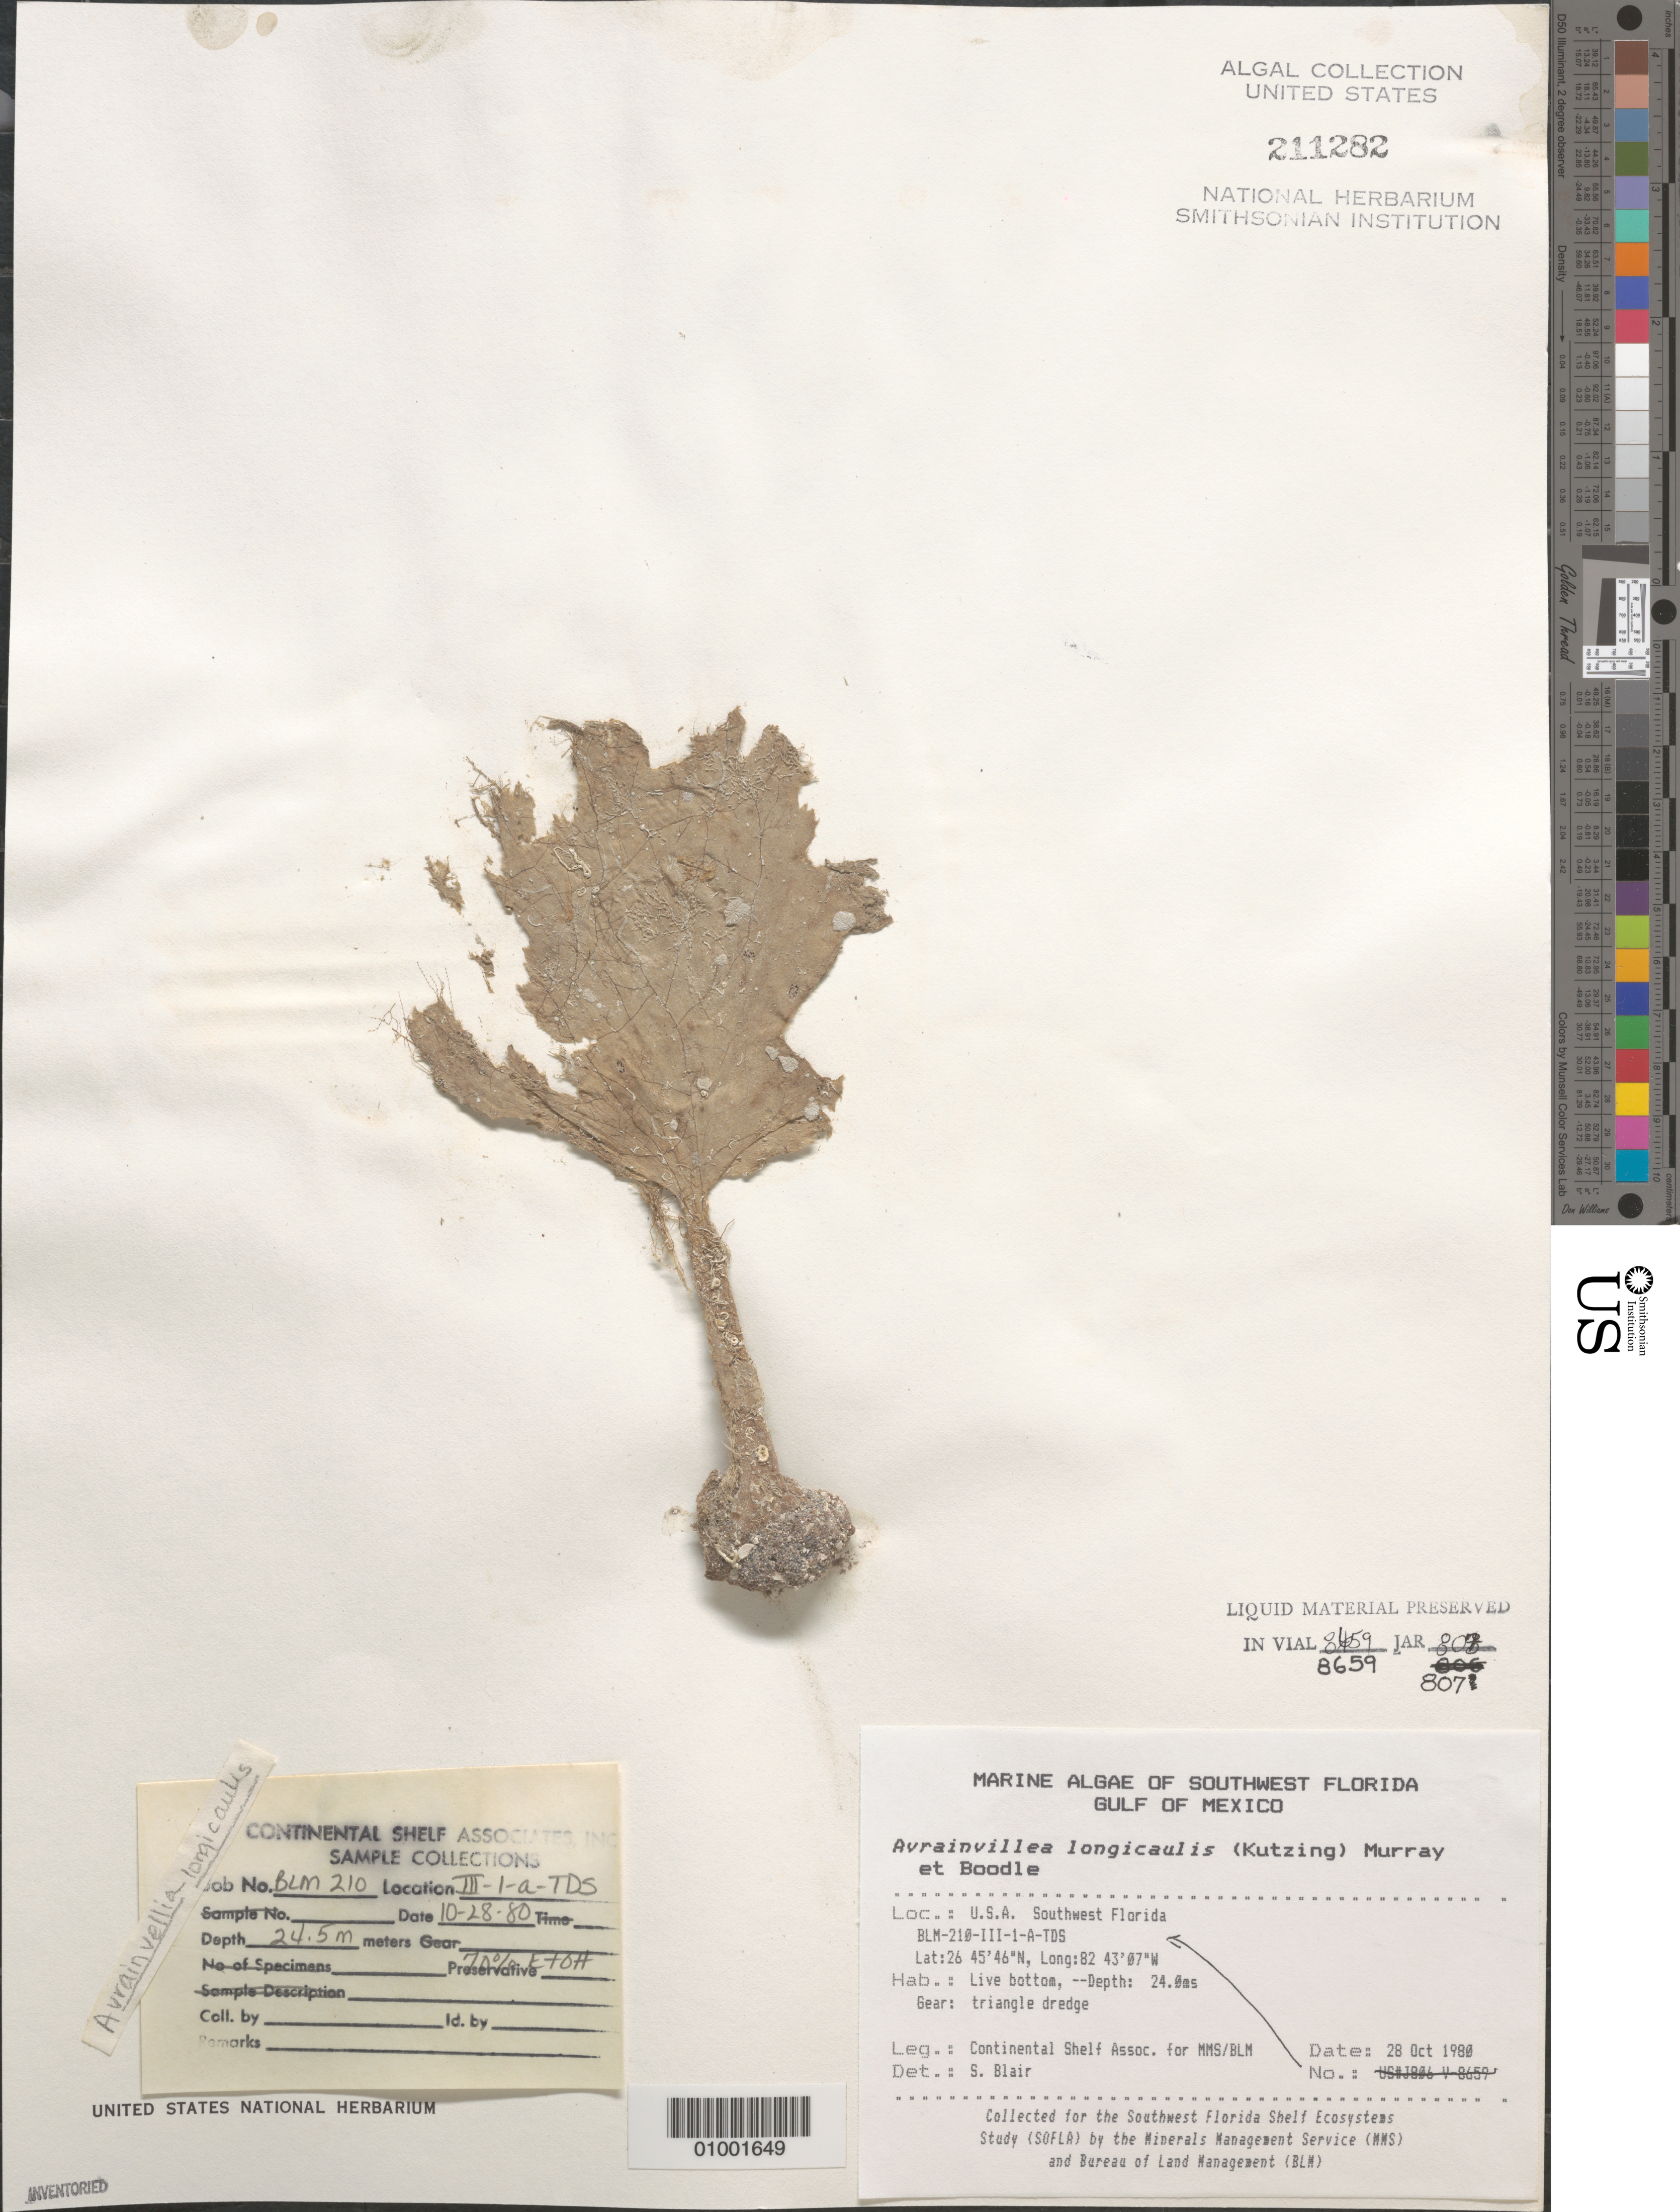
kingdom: Plantae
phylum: Chlorophyta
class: Ulvophyceae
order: Bryopsidales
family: Dichotomosiphonaceae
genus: Avrainvillea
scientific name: Avrainvillea longicaulis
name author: (Kütz.) G. Murray & Boodle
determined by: Blair, S. M.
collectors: Continental Shelf Associates for the MMS/BLM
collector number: BLM-210-III-1-A-TDS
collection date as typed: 28 Oct 1980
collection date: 1980-10-28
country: United States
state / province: Florida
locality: Gulf of Mexico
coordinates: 26 45'46"N, 82 43'07"W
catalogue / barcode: US 211282